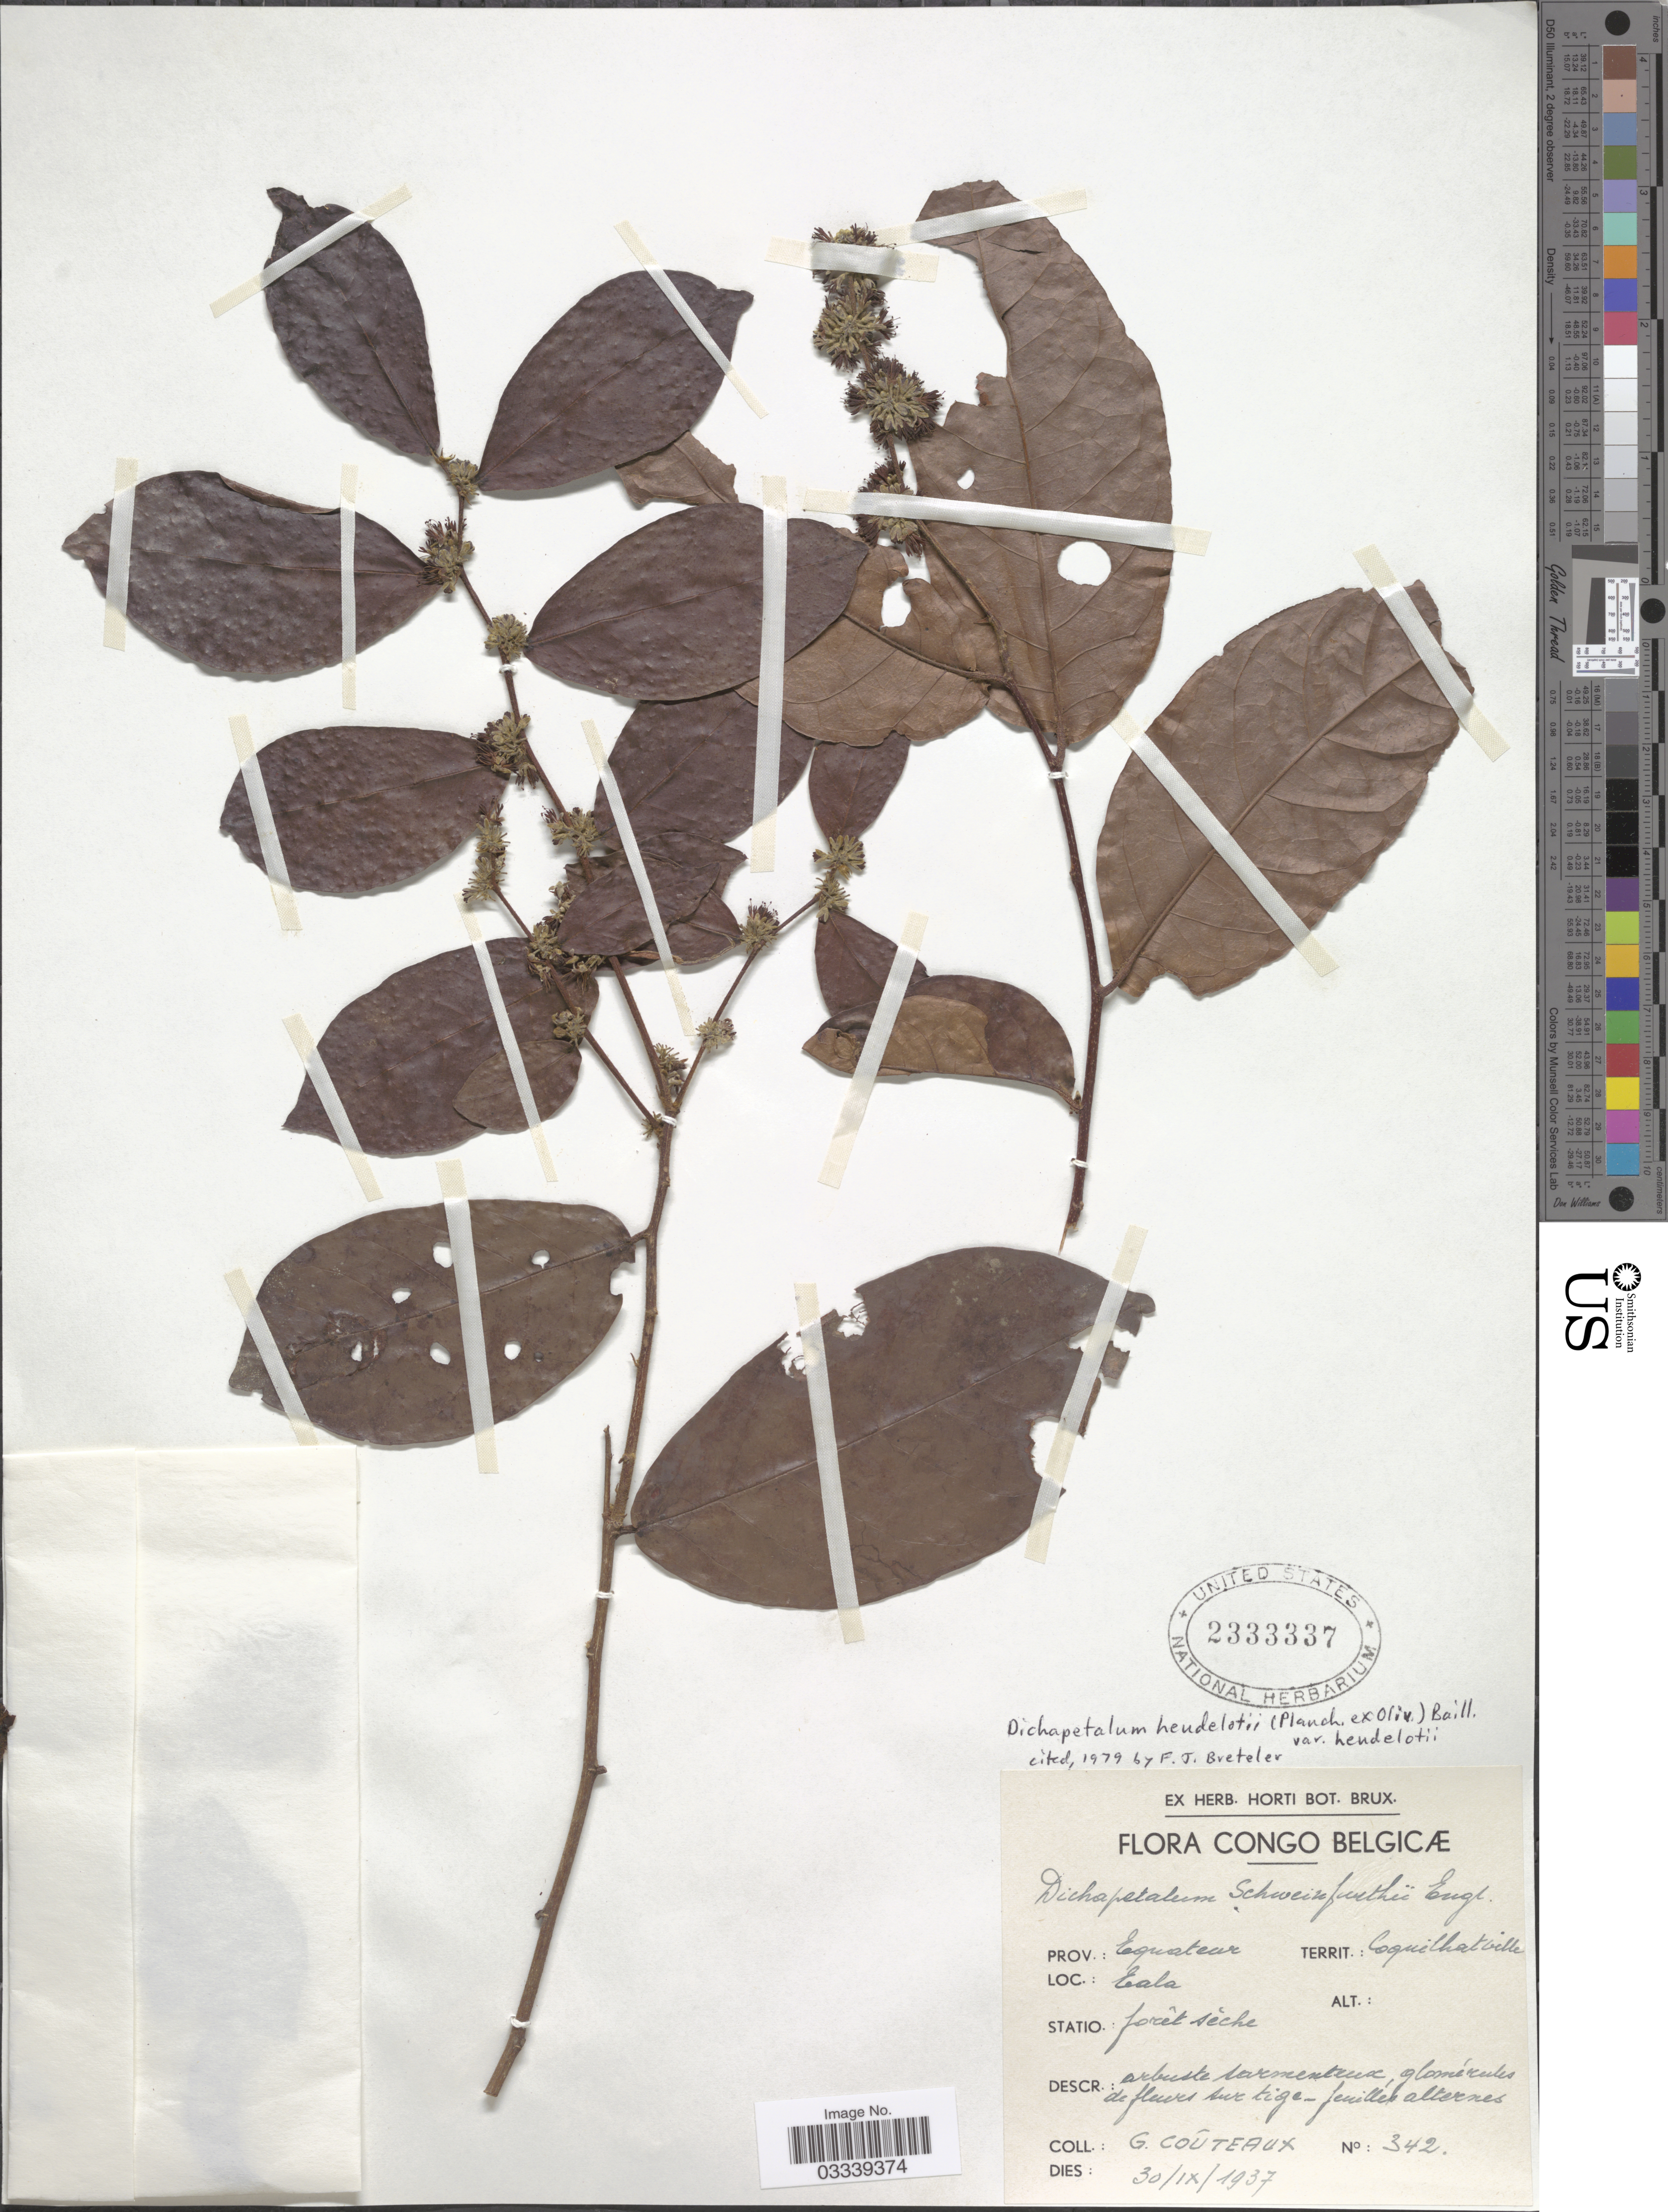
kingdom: Plantae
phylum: Tracheophyta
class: Magnoliopsida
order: Malpighiales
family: Dichapetalaceae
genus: Dichapetalum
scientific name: Dichapetalum heudelotii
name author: (Planch. ex Oliv.) Baill.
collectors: G. Couteaux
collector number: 342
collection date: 1937-09-30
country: Congo, Democratic Republic of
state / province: Equateur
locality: Congo Belgicæ, Territ.: Coquilhatville, Eala.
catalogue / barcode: US 2333337